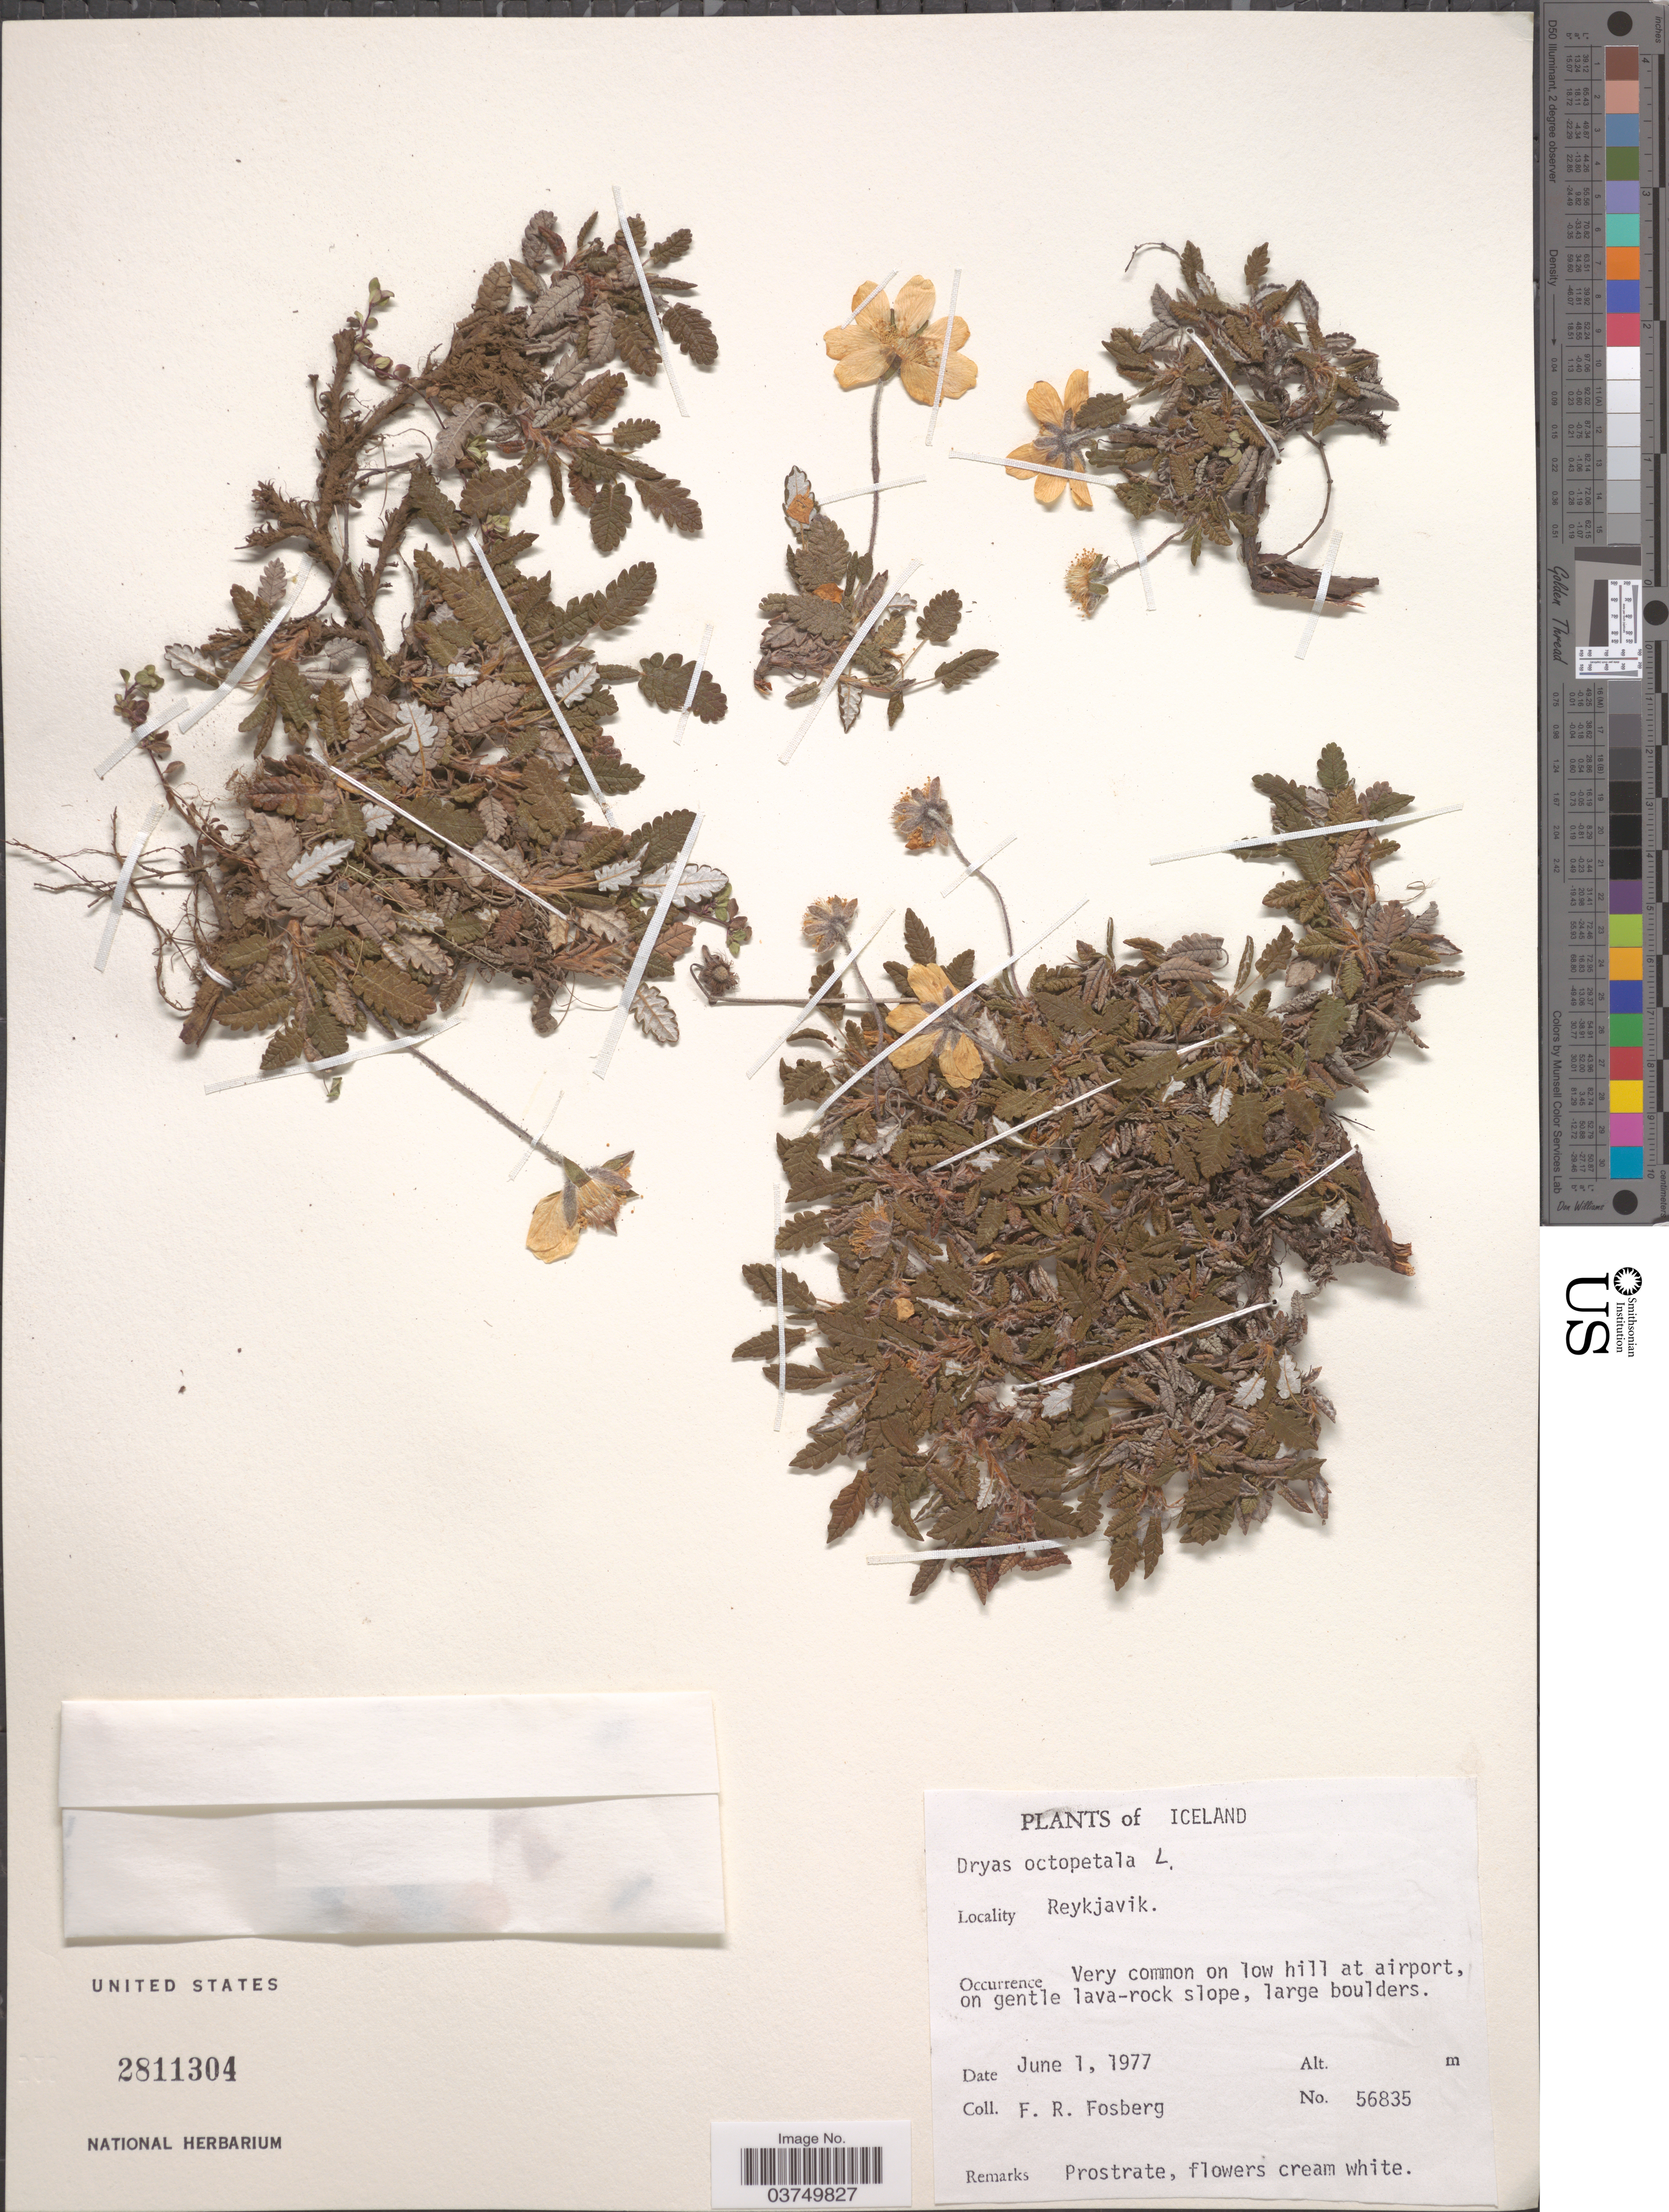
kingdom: Plantae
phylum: Tracheophyta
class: Magnoliopsida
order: Rosales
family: Rosaceae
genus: Dryas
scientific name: Dryas octopetala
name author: L.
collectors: F. R. Fosberg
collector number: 56835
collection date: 1977-06-01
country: Iceland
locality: Reykjavik. On low hill at airport, on gentle lava-rock slope, large boulders.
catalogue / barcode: US 2811304